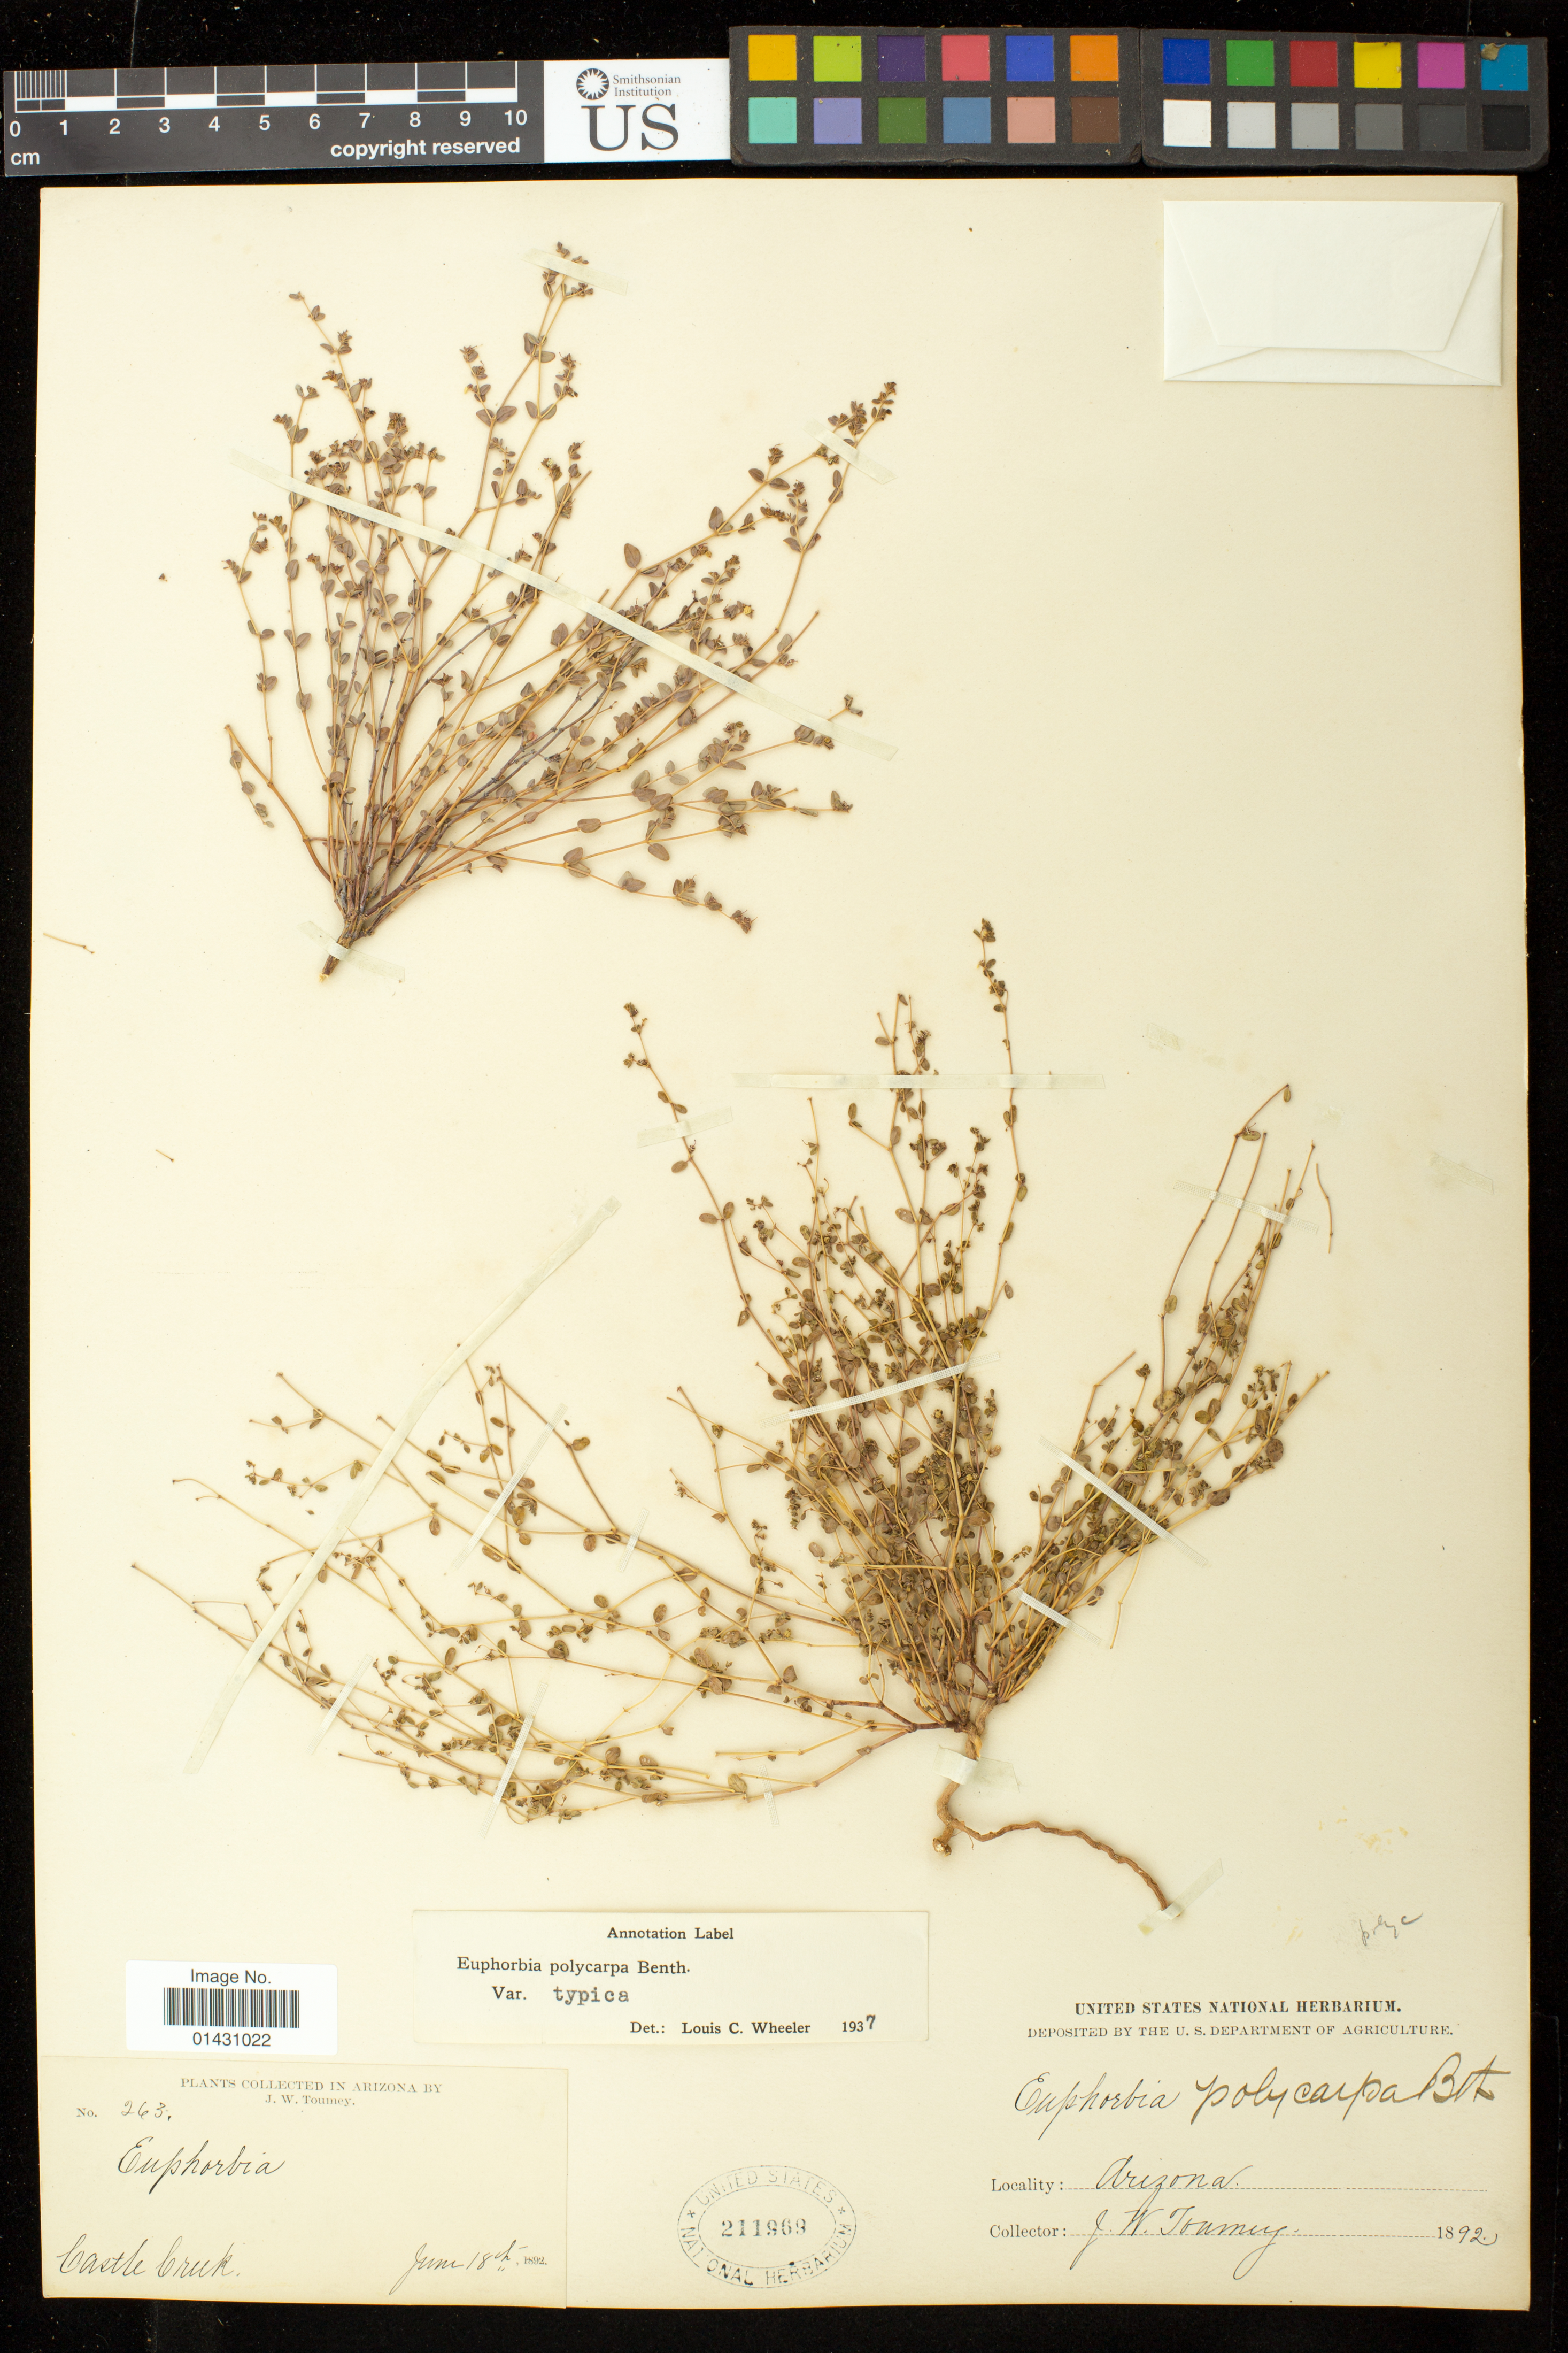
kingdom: Plantae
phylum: Tracheophyta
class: Magnoliopsida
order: Malpighiales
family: Euphorbiaceae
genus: Euphorbia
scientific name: Euphorbia polycarpa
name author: Benth.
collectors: J. W. Toumey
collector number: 263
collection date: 1892-06-18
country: United States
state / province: Arizona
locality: Castle Creek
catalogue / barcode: US 211969